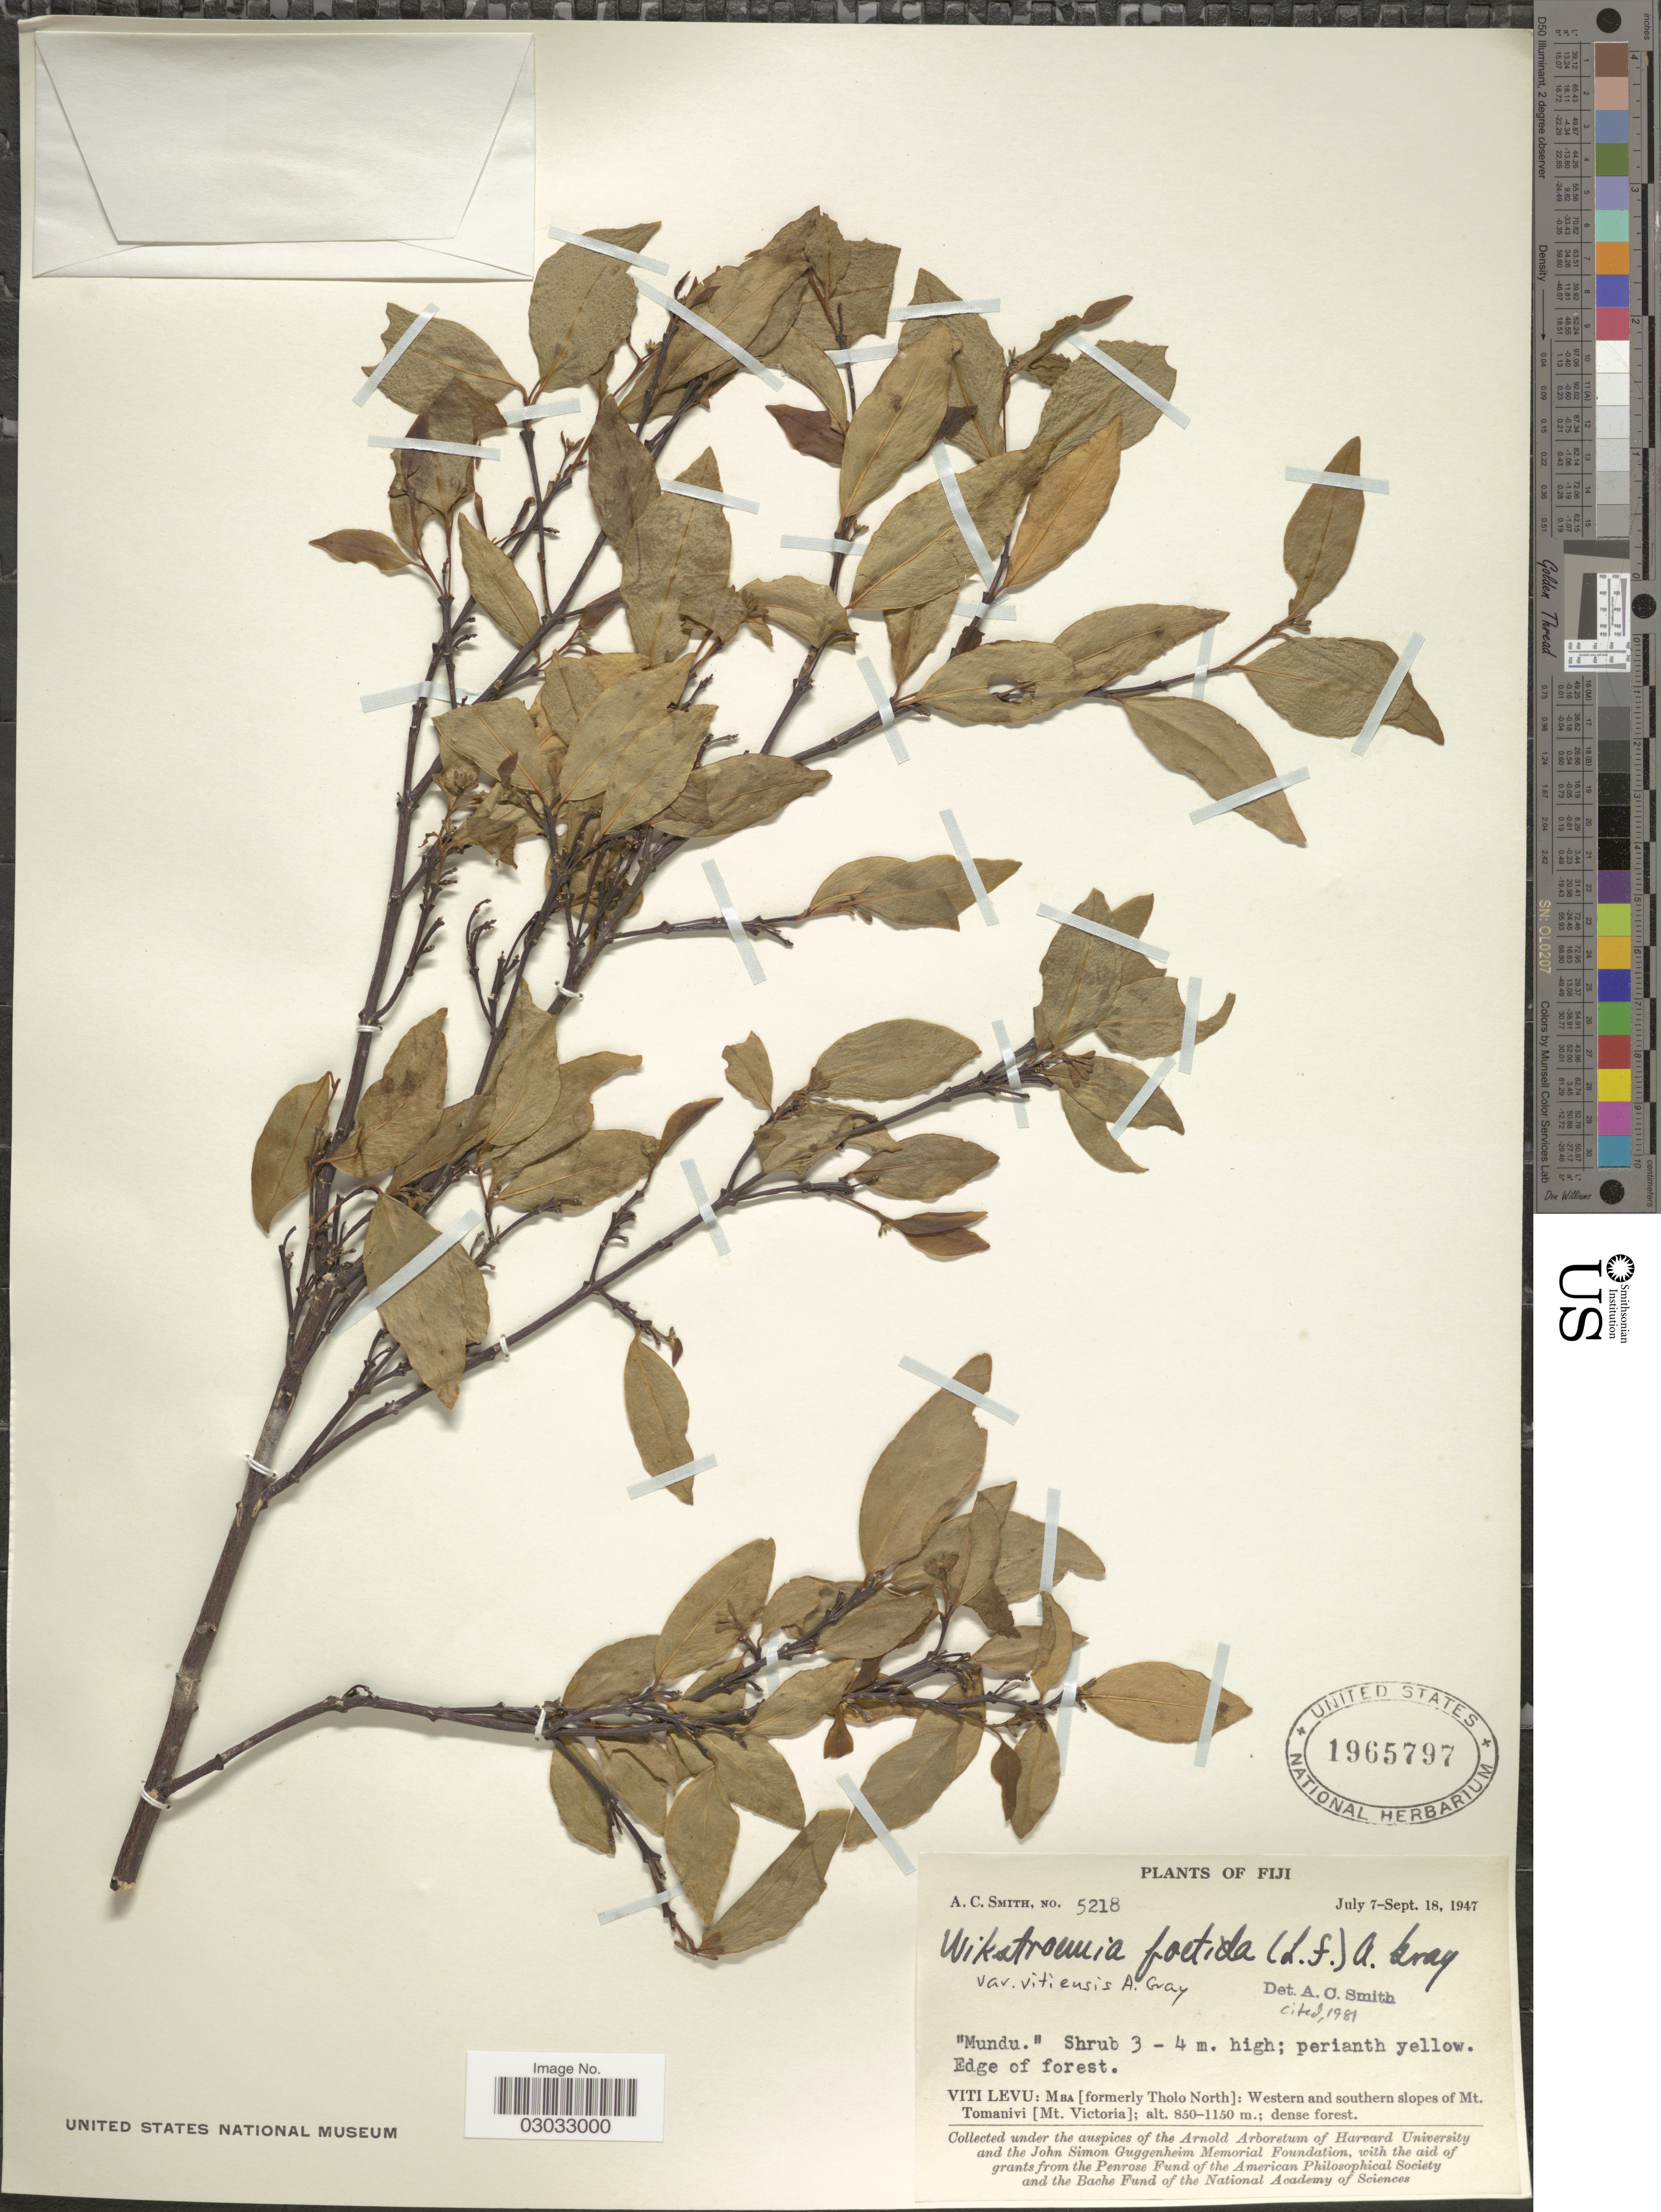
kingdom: Plantae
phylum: Tracheophyta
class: Magnoliopsida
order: Malvales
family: Thymelaeaceae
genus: Wikstroemia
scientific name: Wikstroemia coriacea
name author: Seem.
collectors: A. C. Smith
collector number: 5218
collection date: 1947-07-07/1947-09-18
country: Fiji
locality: Viti Levu: Mba [formerly Tholo North]: Western and southern slopes of Mt. Tomanivi [Mt. Victoria].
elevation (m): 850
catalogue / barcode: US 1965797